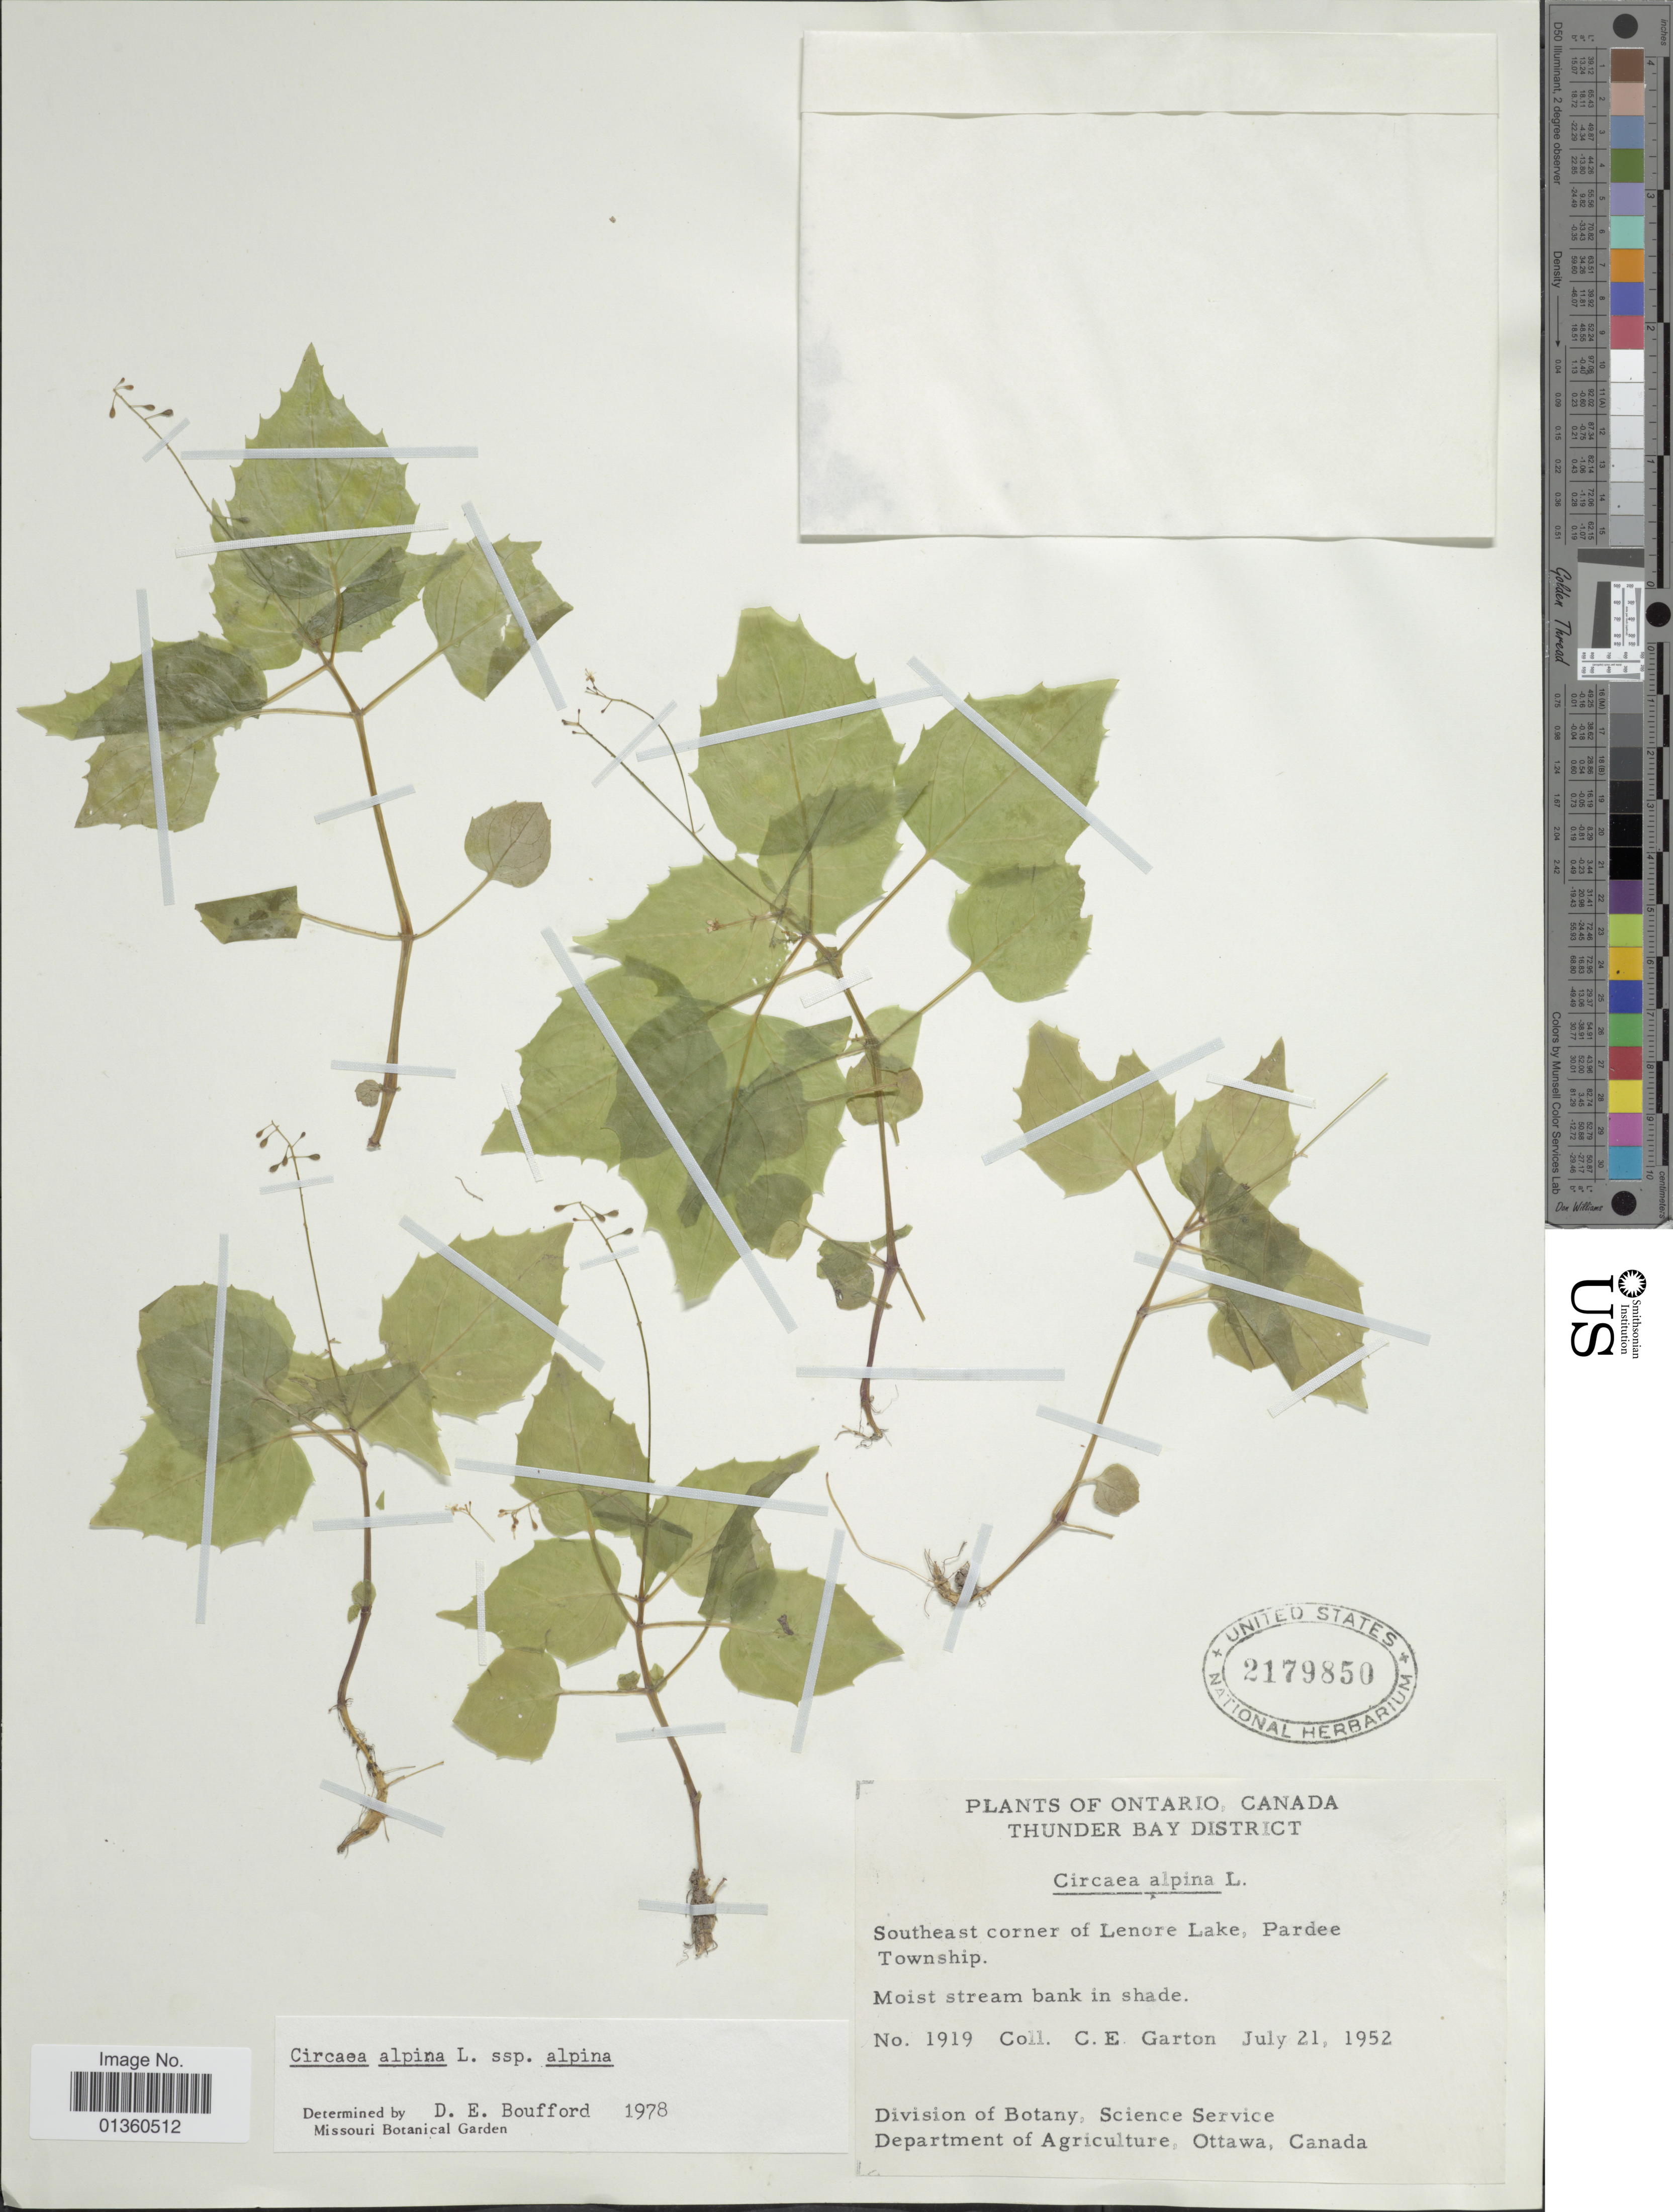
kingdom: Plantae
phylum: Tracheophyta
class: Magnoliopsida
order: Myrtales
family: Onagraceae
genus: Circaea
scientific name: Circaea alpina subsp. alpina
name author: L.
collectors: C. E. Garton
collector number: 1919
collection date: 1952-07-21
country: Canada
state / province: Ontario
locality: Thunder Bay District. Southeast corner of Lenore Lake, Pardee Township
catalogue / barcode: US 2179850